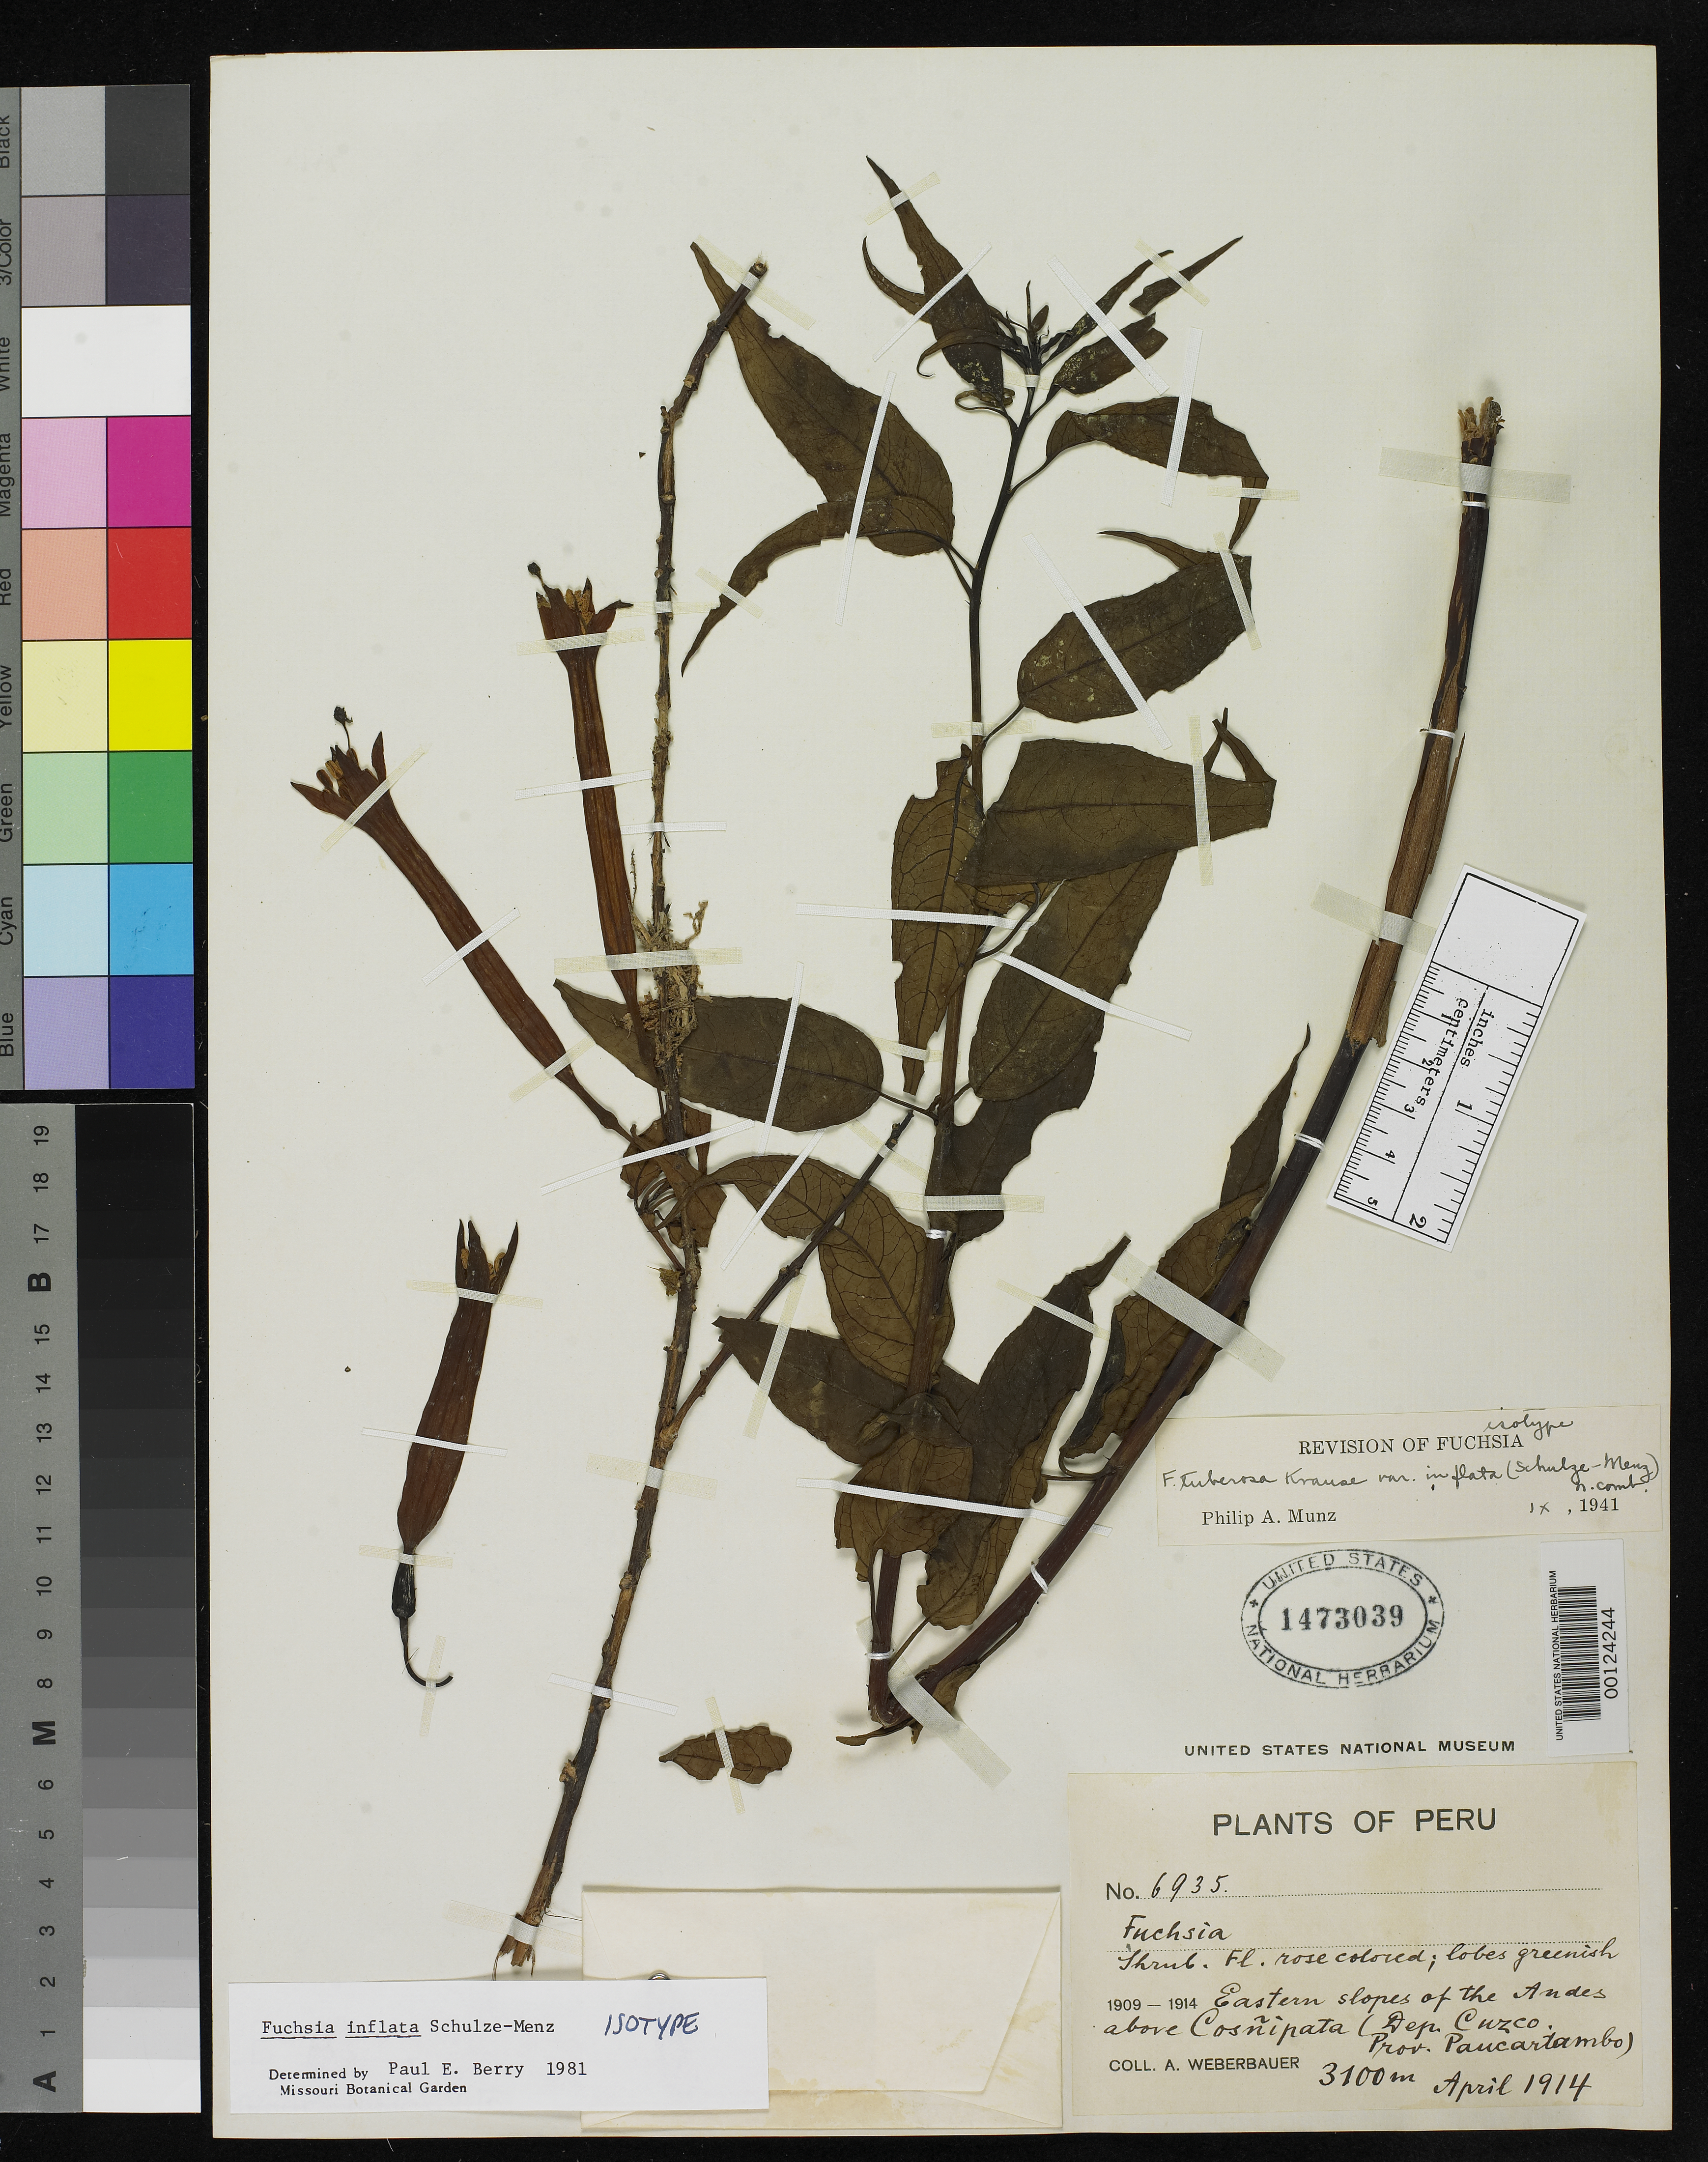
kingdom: Plantae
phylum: Tracheophyta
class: Magnoliopsida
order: Myrtales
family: Onagraceae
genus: Fuchsia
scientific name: Fuchsia inflata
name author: Schulze-Menz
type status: Isotype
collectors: A. Weberbauer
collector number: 6935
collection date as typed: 25 Mar 1914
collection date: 1914-03-25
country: Peru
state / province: Cusco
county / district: Paucartambo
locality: Tambos, Tres Cruces and Tambomayo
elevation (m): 3100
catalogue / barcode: US 1473039